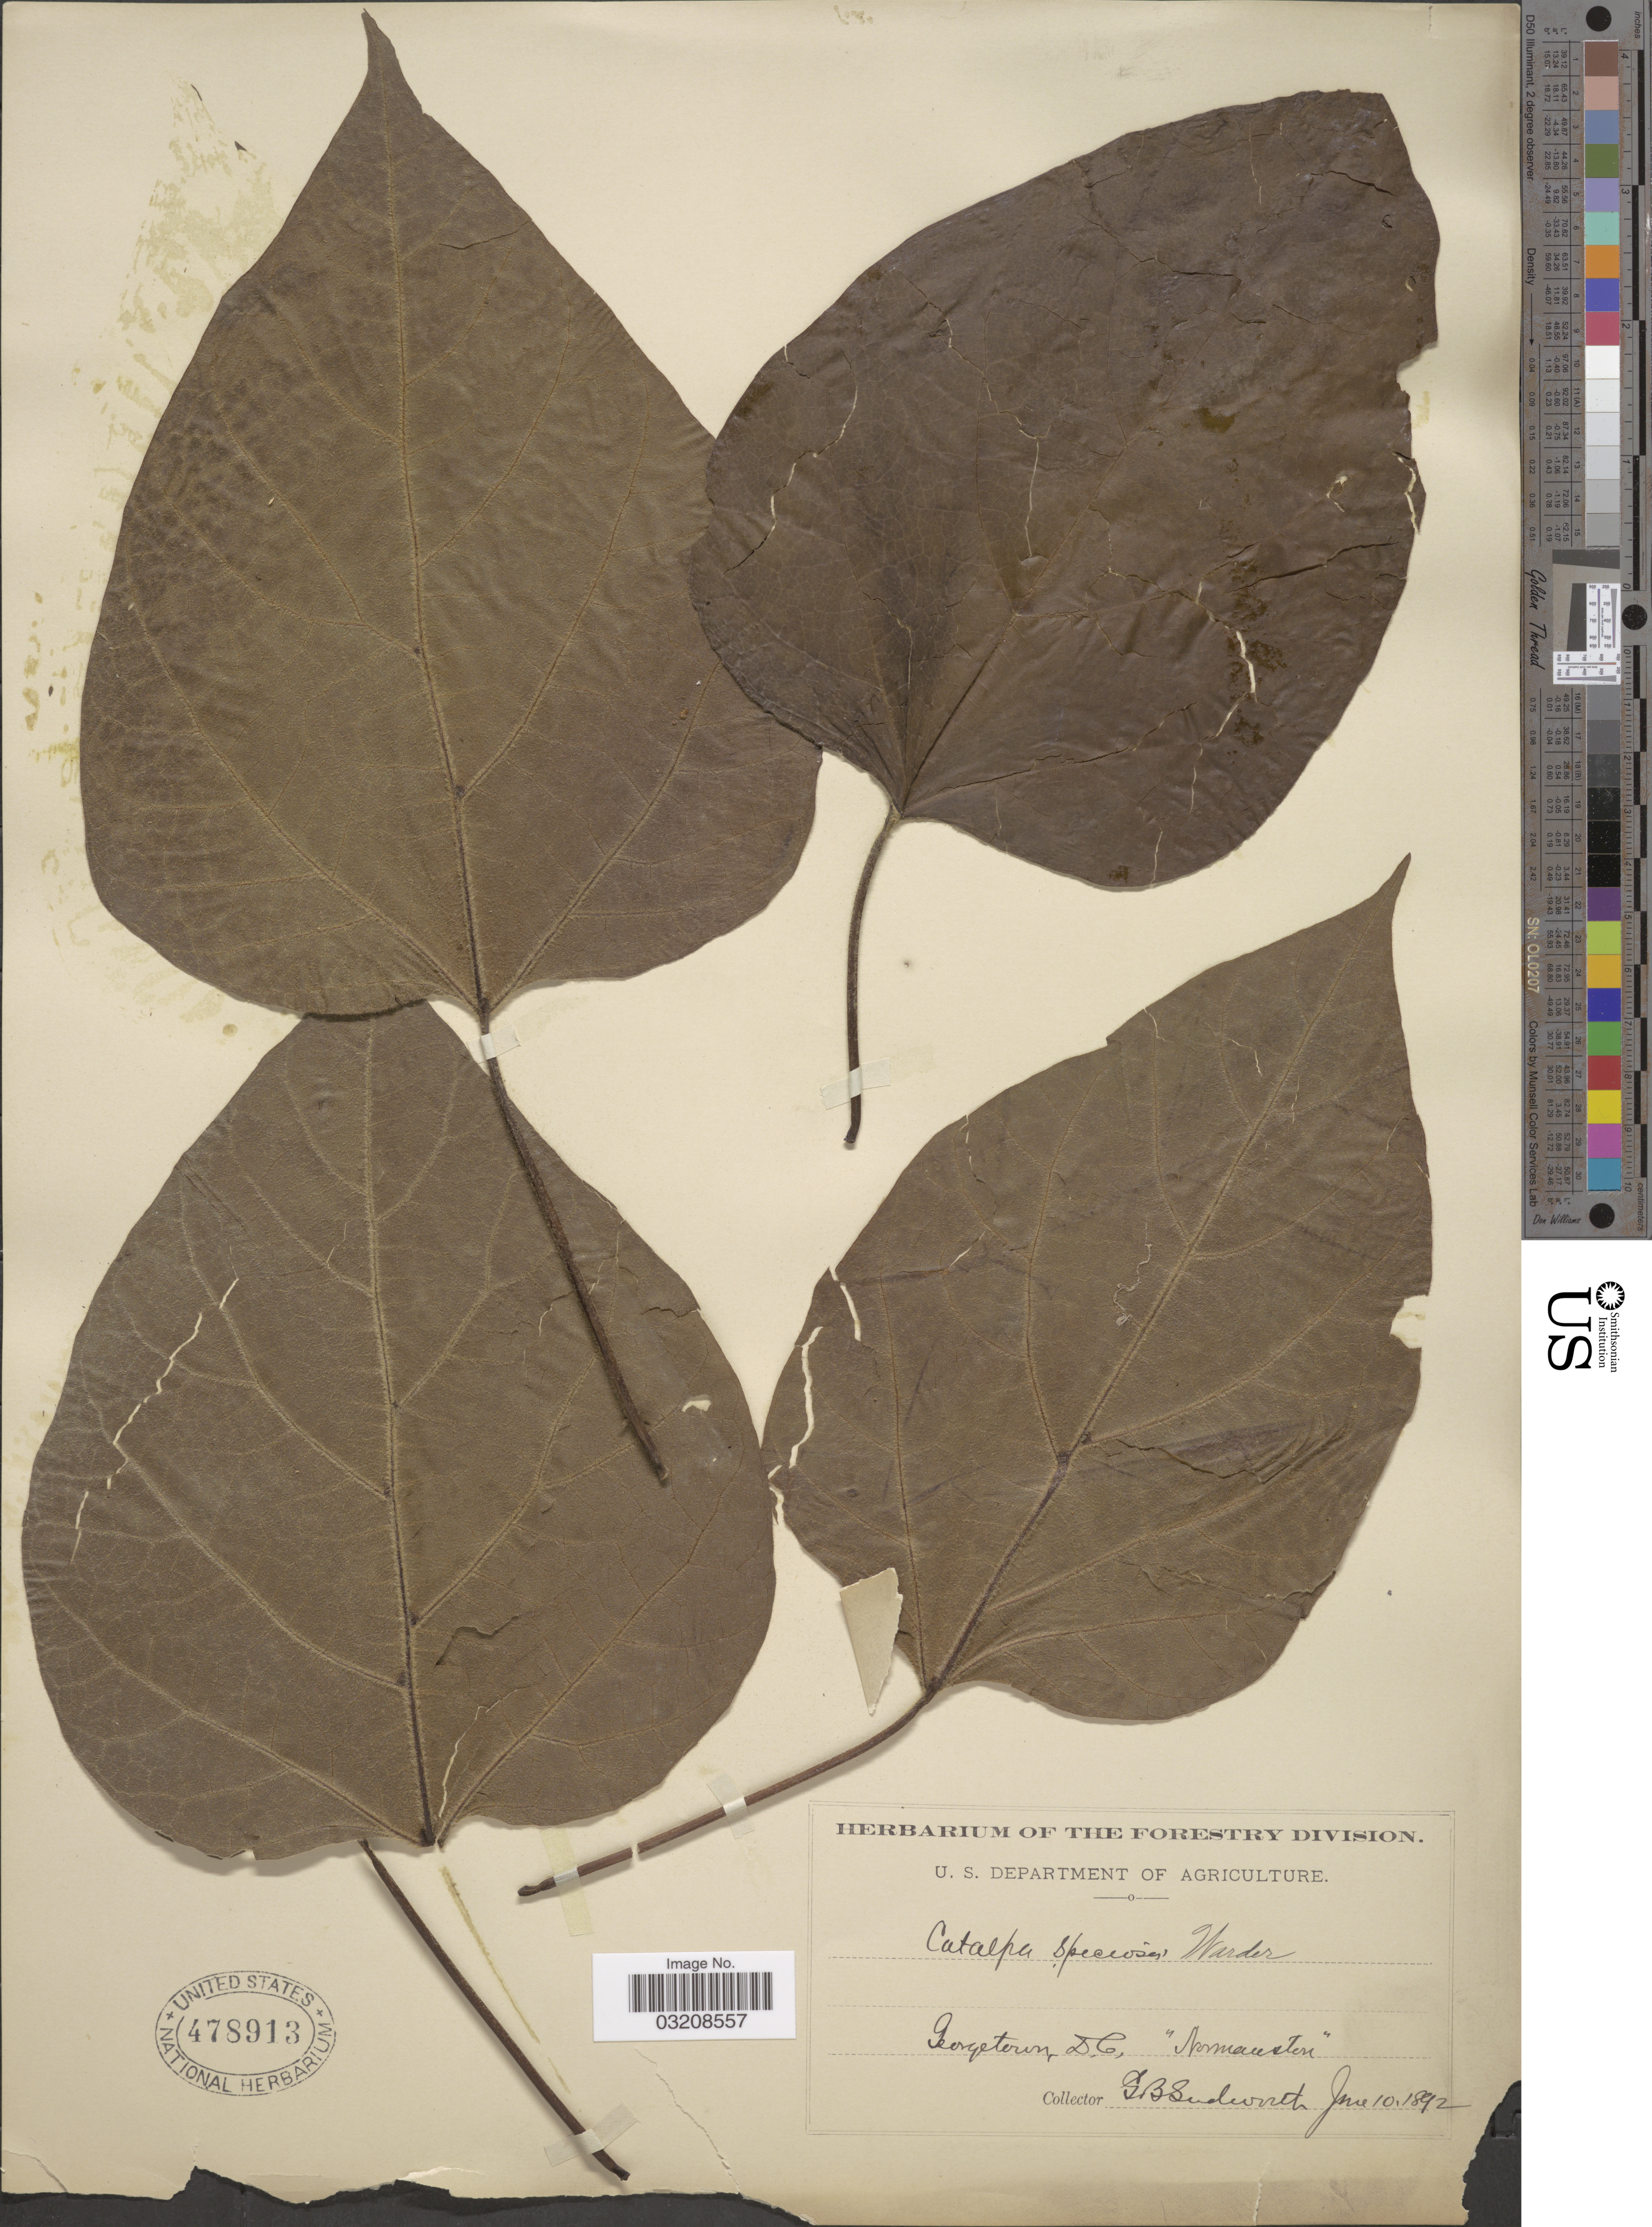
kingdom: Plantae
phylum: Tracheophyta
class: Magnoliopsida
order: Lamiales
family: Bignoniaceae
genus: Catalpa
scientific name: Catalpa speciosa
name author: (Warder) Warder ex Engelm.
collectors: G. B. Sudworth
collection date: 1892-06-10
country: United States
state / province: District of Columbia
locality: Georgetown, D.C. "Normanston".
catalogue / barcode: US 478913